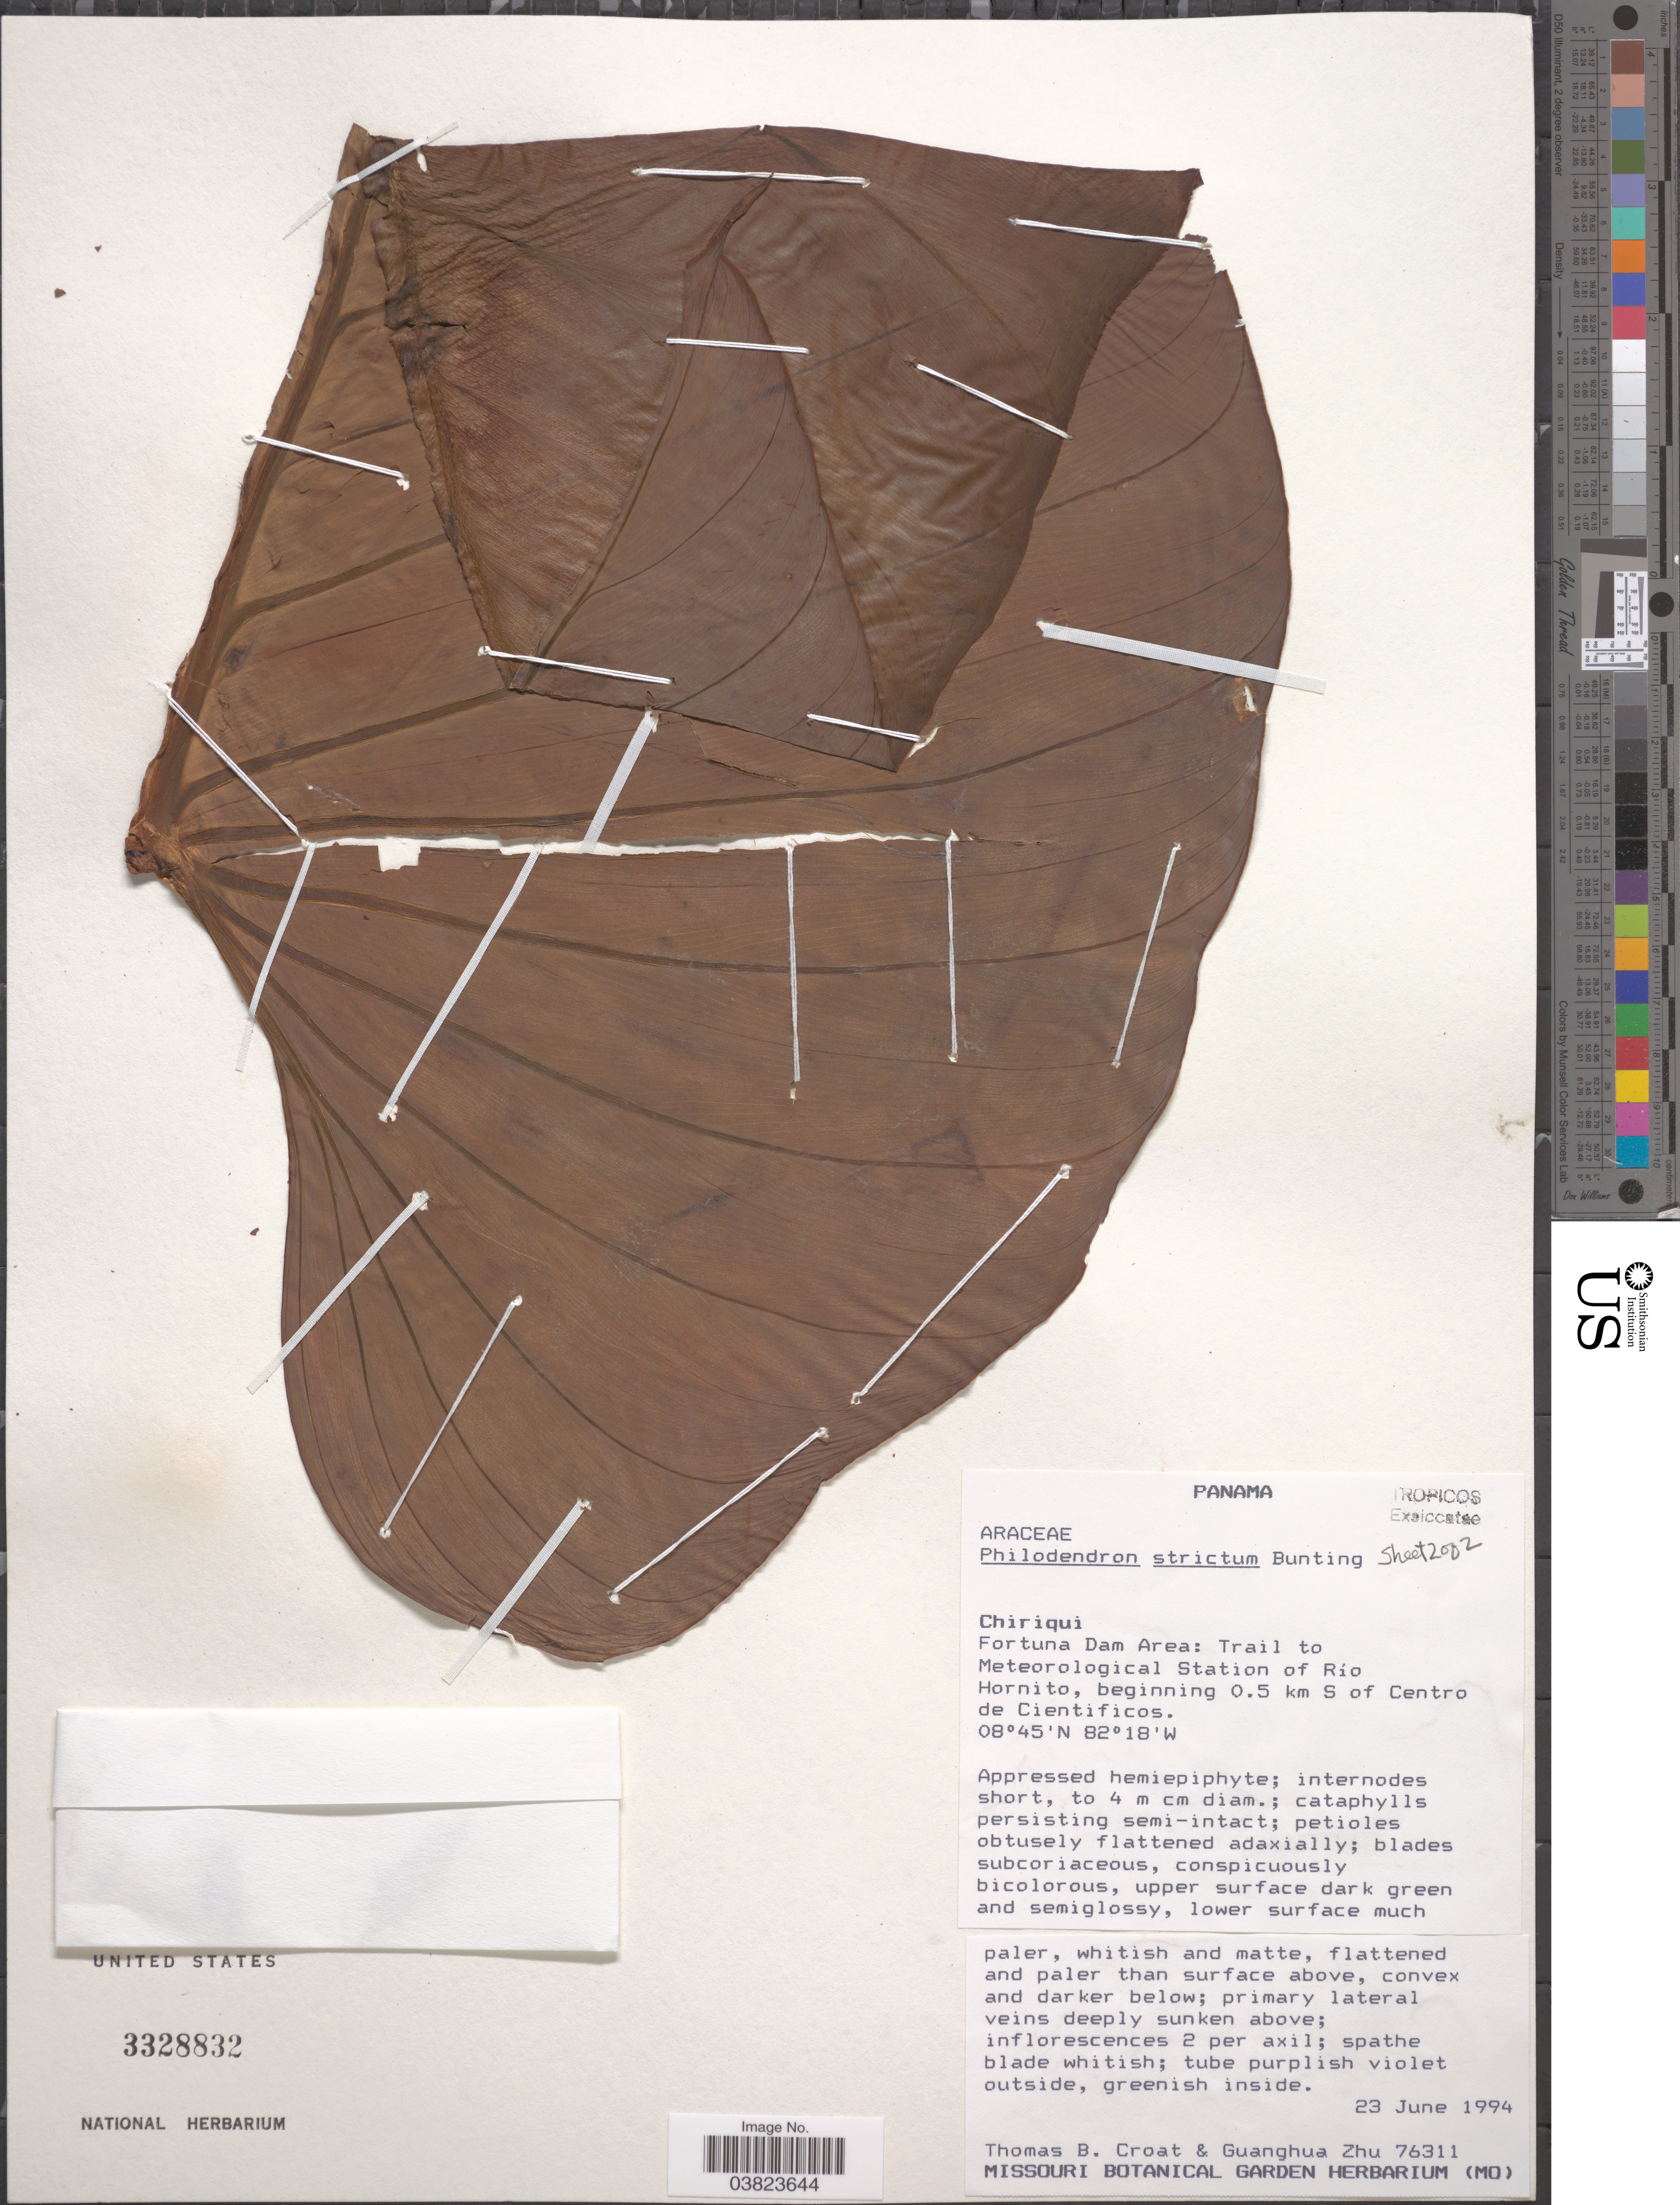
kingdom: Plantae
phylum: Tracheophyta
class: Liliopsida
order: Alismatales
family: Araceae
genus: Philodendron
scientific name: Philodendron strictum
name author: G.S. Bunting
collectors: T. B. Croat & Zhu Guanghua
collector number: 76311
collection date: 1994-06-23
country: Panama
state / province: Chiriqui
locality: Fortuna Dam Area: Trail to Meteorological Station of Río Hornito, beginning 0.5 km S of Centro de Cientificos.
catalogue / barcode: US 3328832